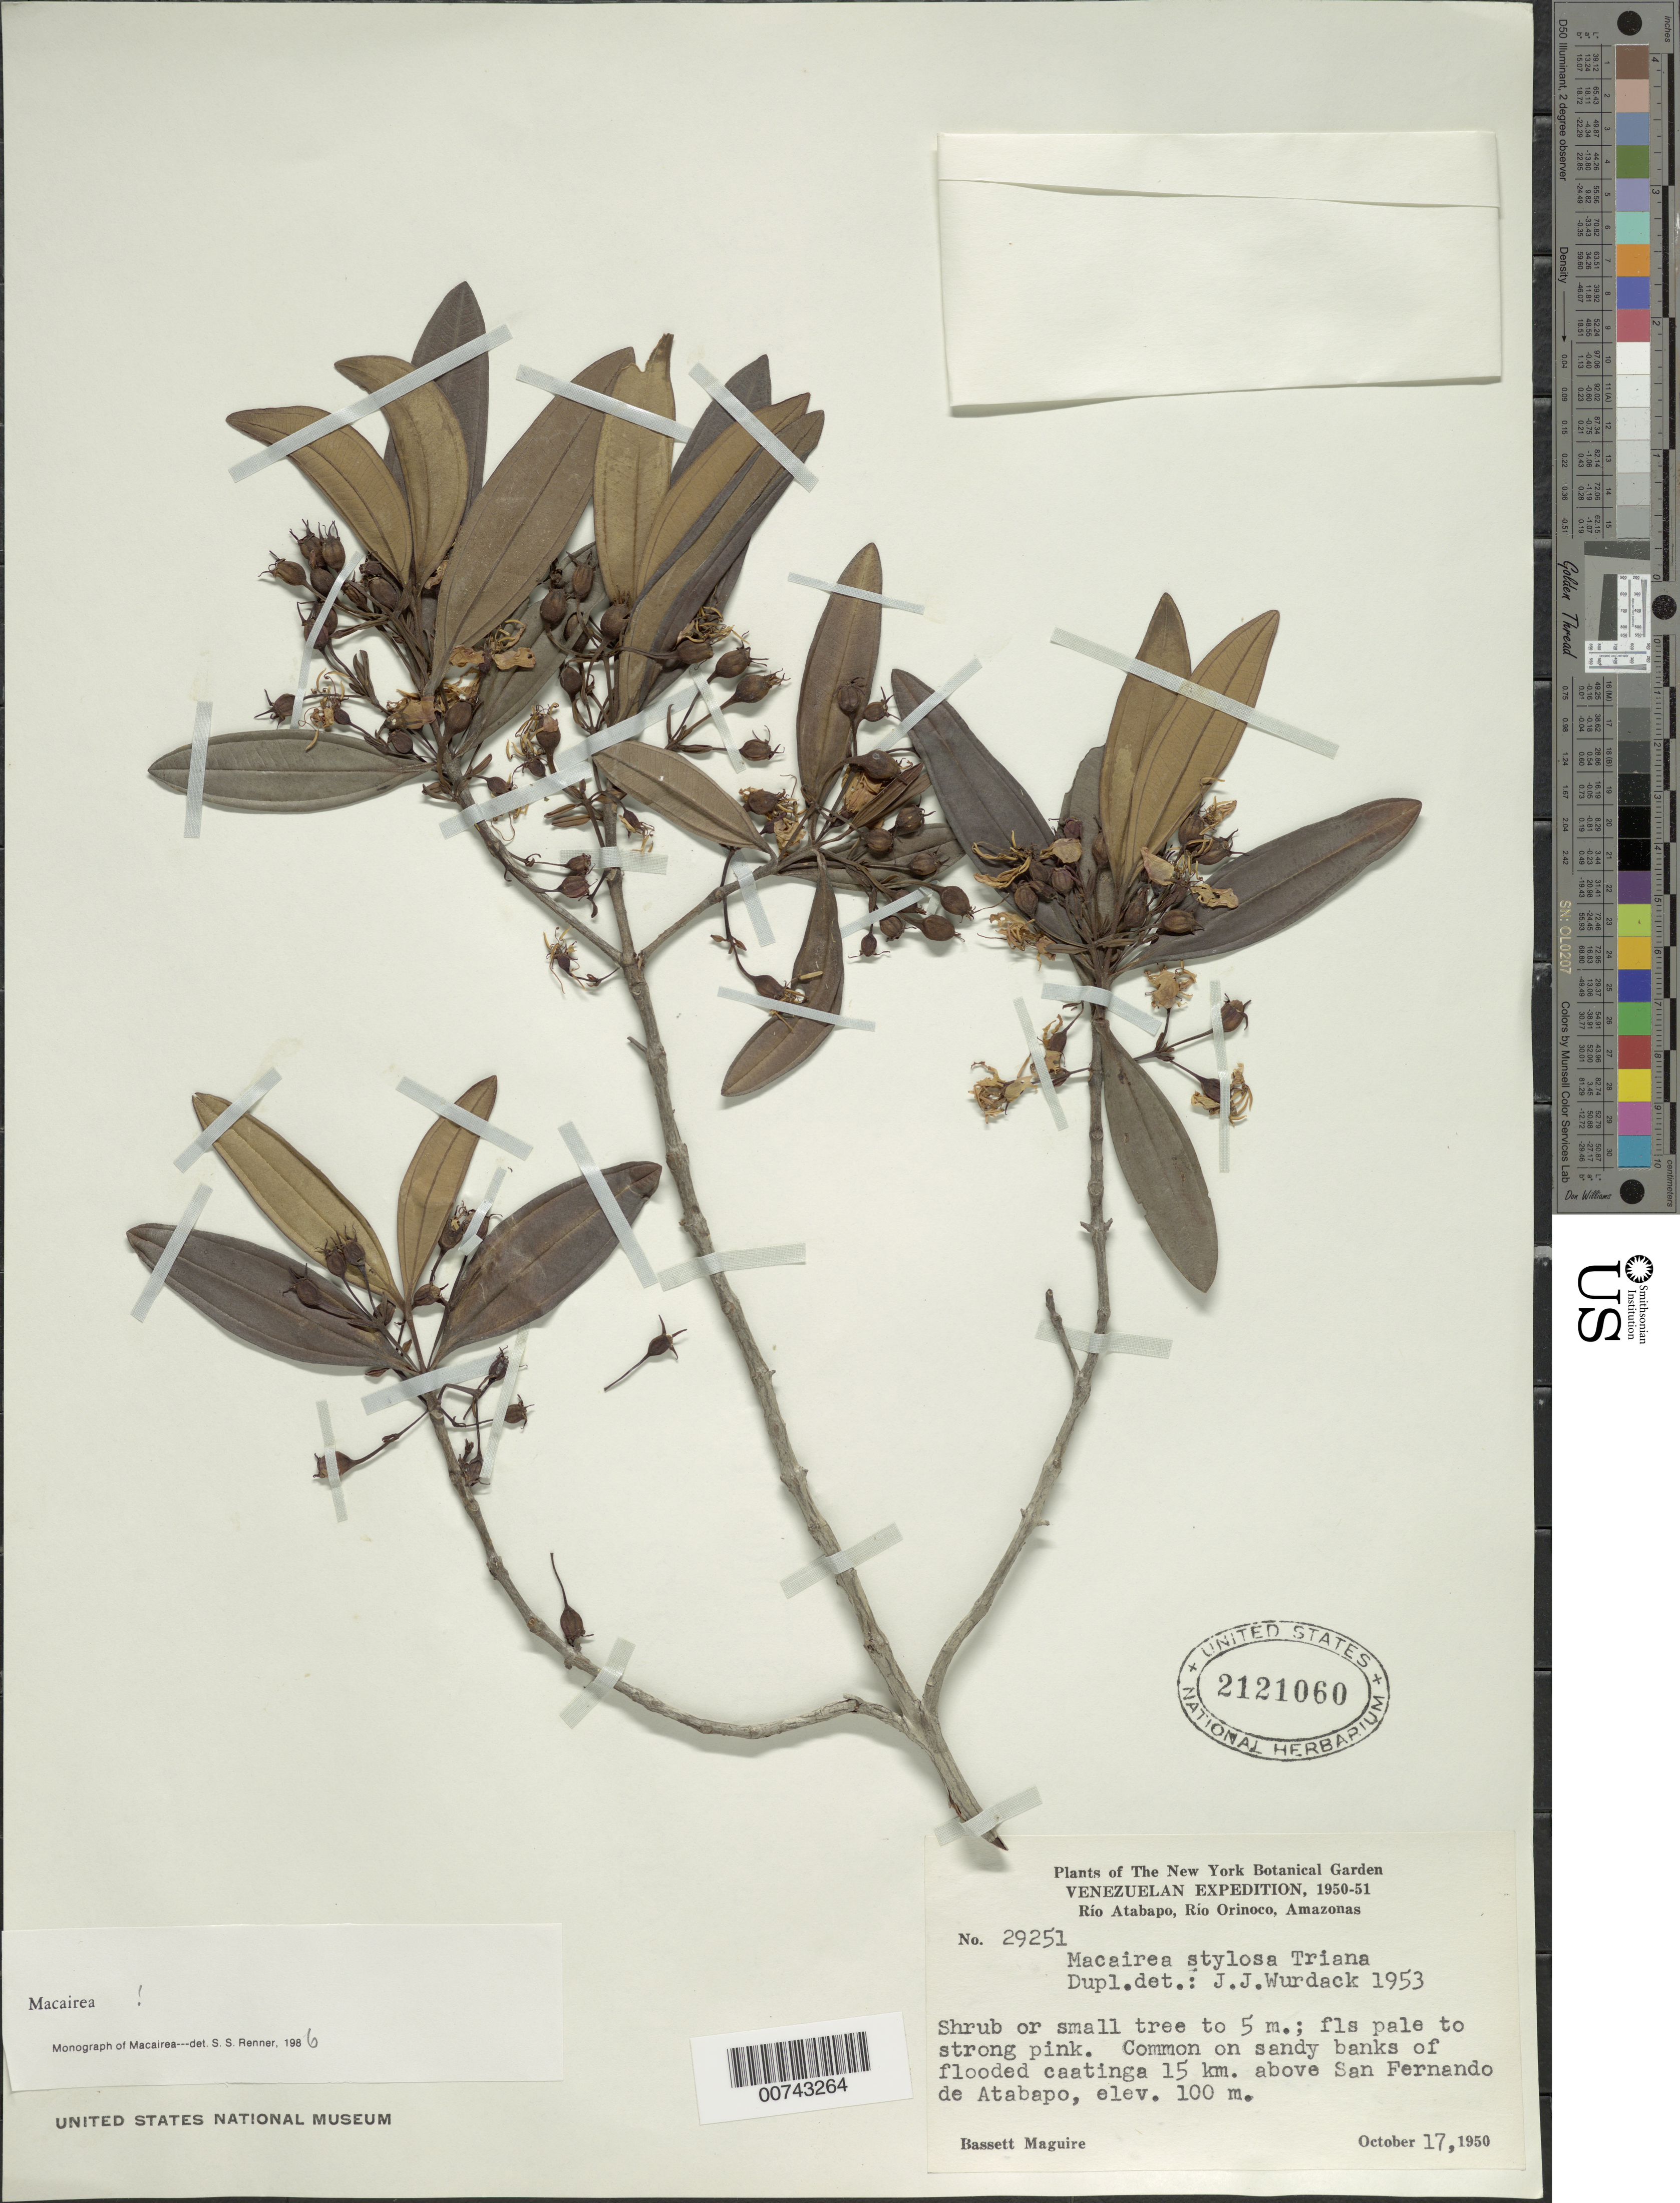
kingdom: Plantae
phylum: Tracheophyta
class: Magnoliopsida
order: Myrtales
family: Melastomataceae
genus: Macairea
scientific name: Macairea stylosa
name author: Triana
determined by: Wurdack, John J., (US), US (UNITED STATES)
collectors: B. Maguire, R. S. Cowan & J. J. Wurdack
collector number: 29251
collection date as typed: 17-Oct-50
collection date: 1950-10-17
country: Venezuela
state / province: Amazonas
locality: Río Atabapo, Río Orinoco, 15 km above San Fernando de Atabapo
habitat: Sandy banks of flooded caatinga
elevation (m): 100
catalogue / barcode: US 2121060